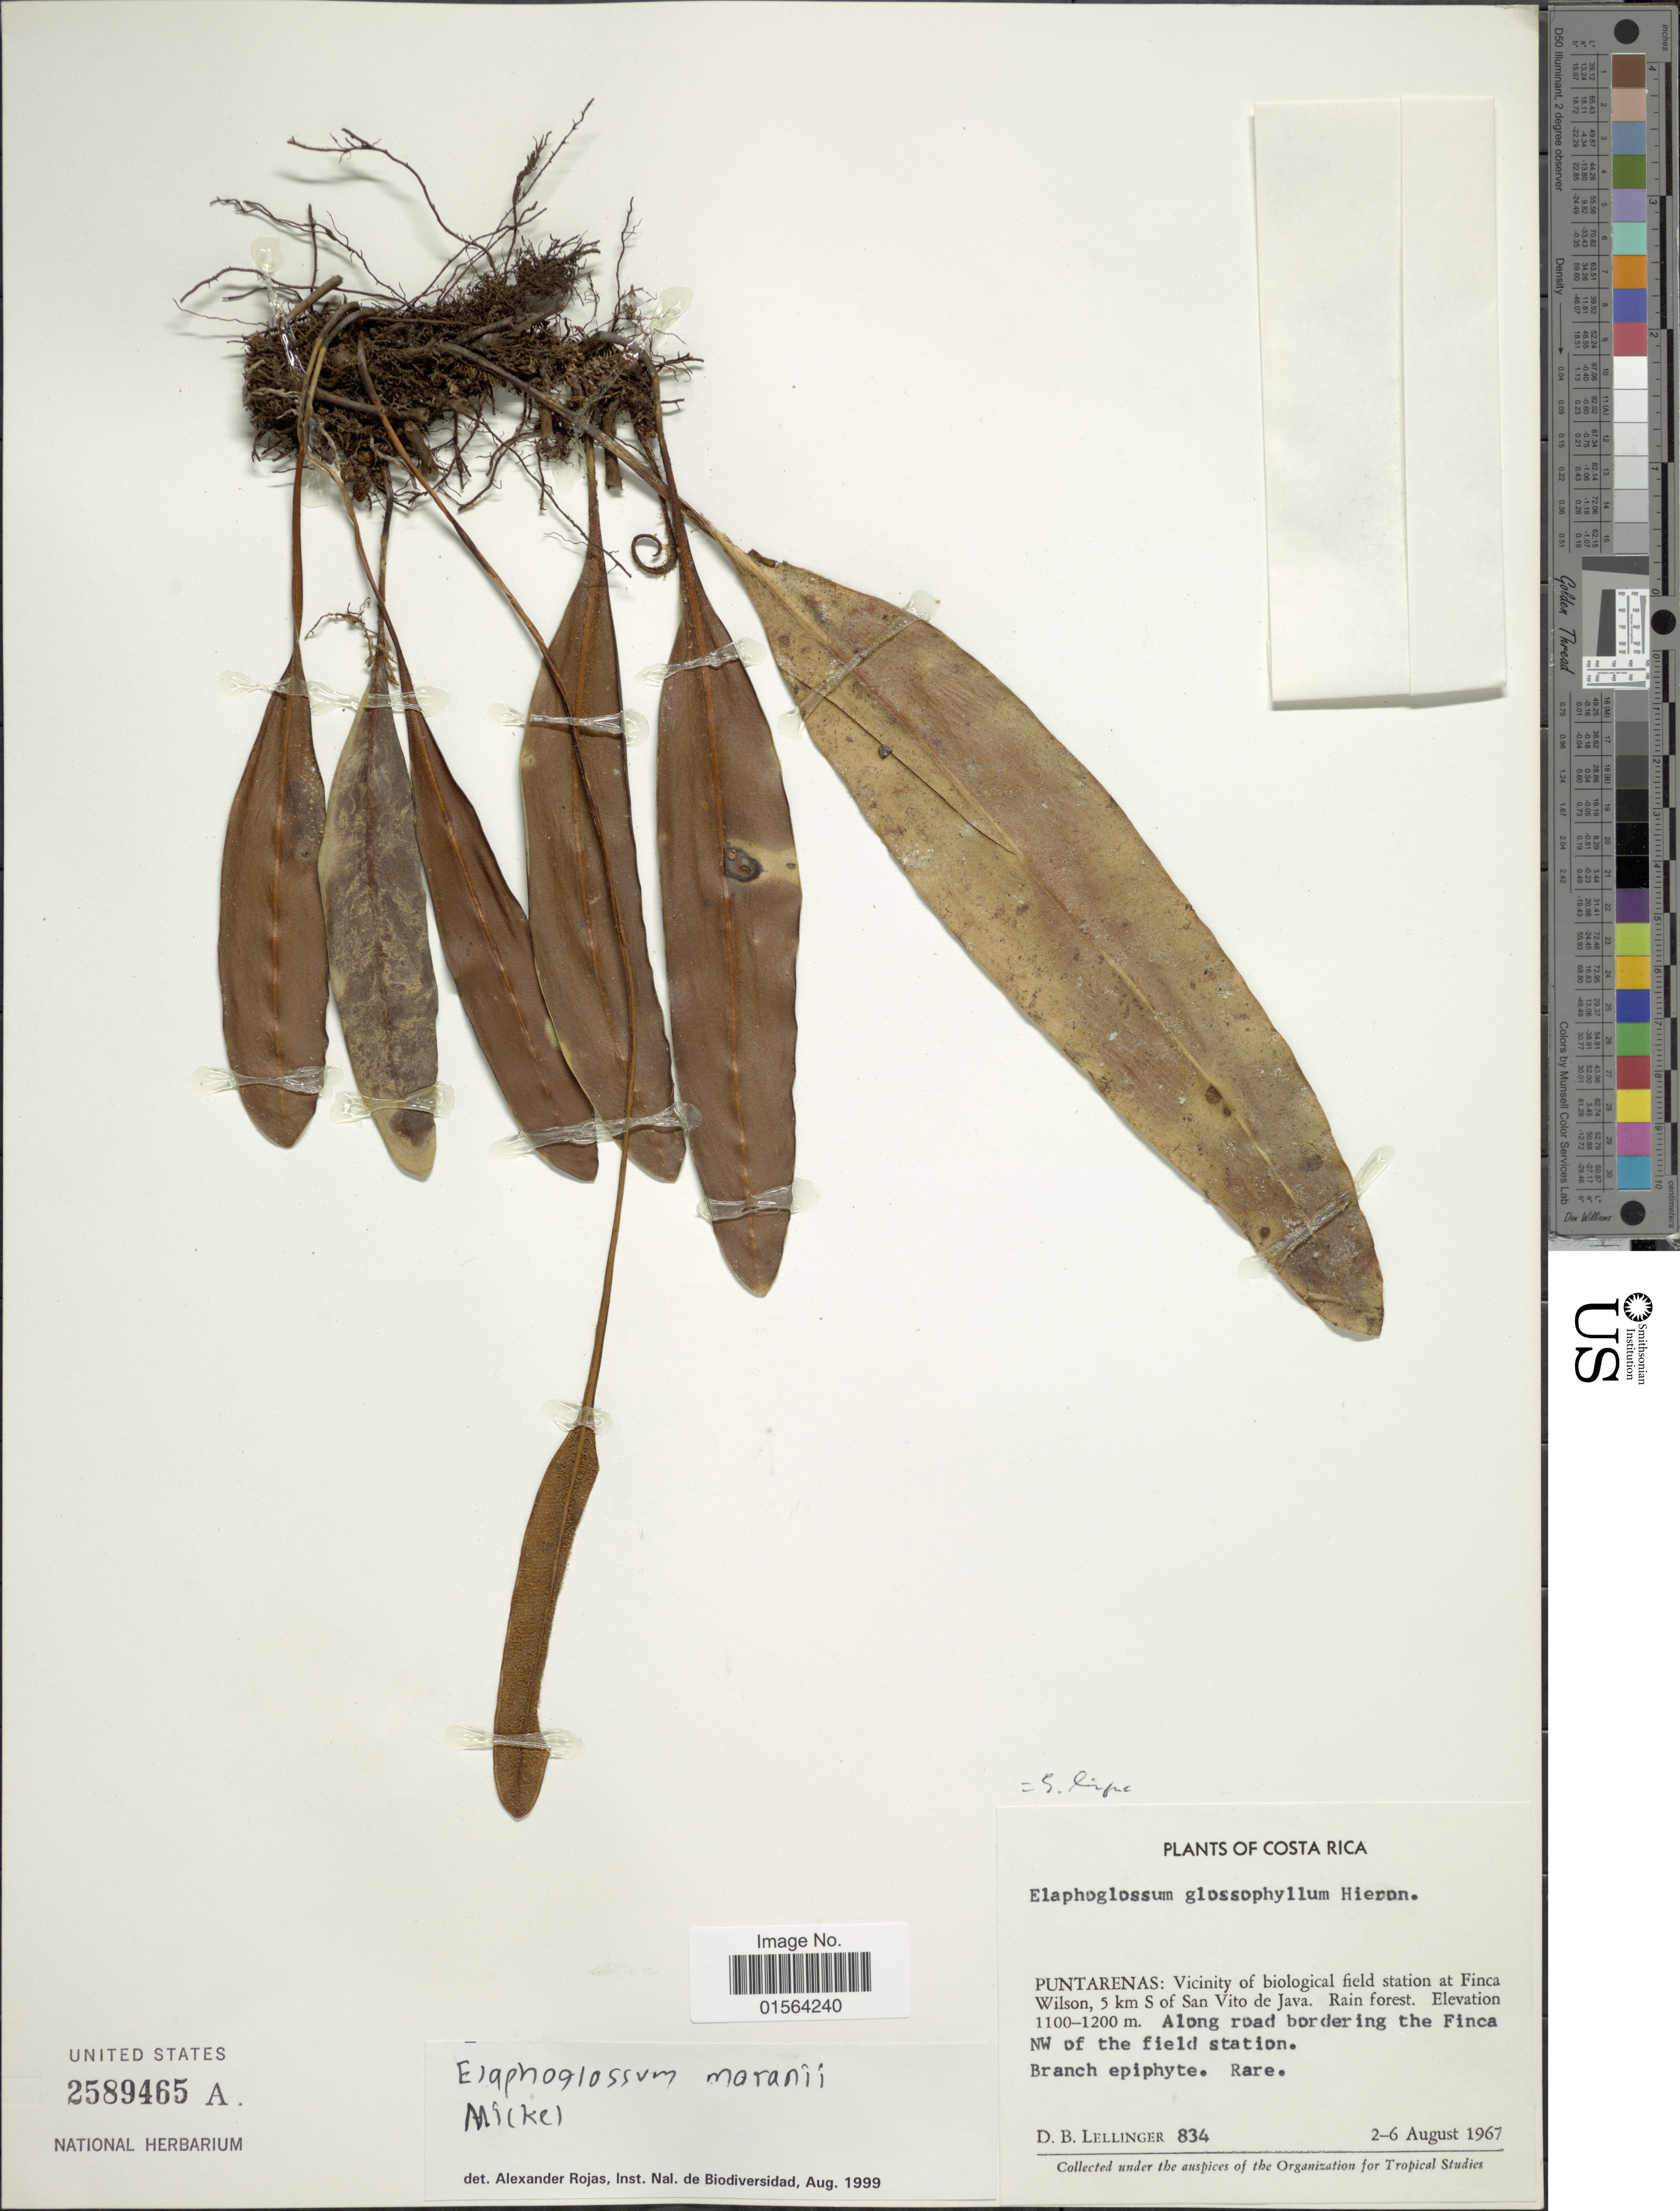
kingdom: Plantae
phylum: Tracheophyta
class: Polypodiopsida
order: Polypodiales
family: Dryopteridaceae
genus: Elaphoglossum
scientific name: Elaphoglossum lingua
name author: (C. Presl) Brack.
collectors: D. B. Lellinger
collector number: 834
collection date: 1967-08-02/1967-08-06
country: Costa Rica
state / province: Puntarenas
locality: Puntarenas: Vicinity of biological field station at Finca Wilson, 5 km S of San Vito de Java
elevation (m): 1100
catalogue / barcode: US 2589465A